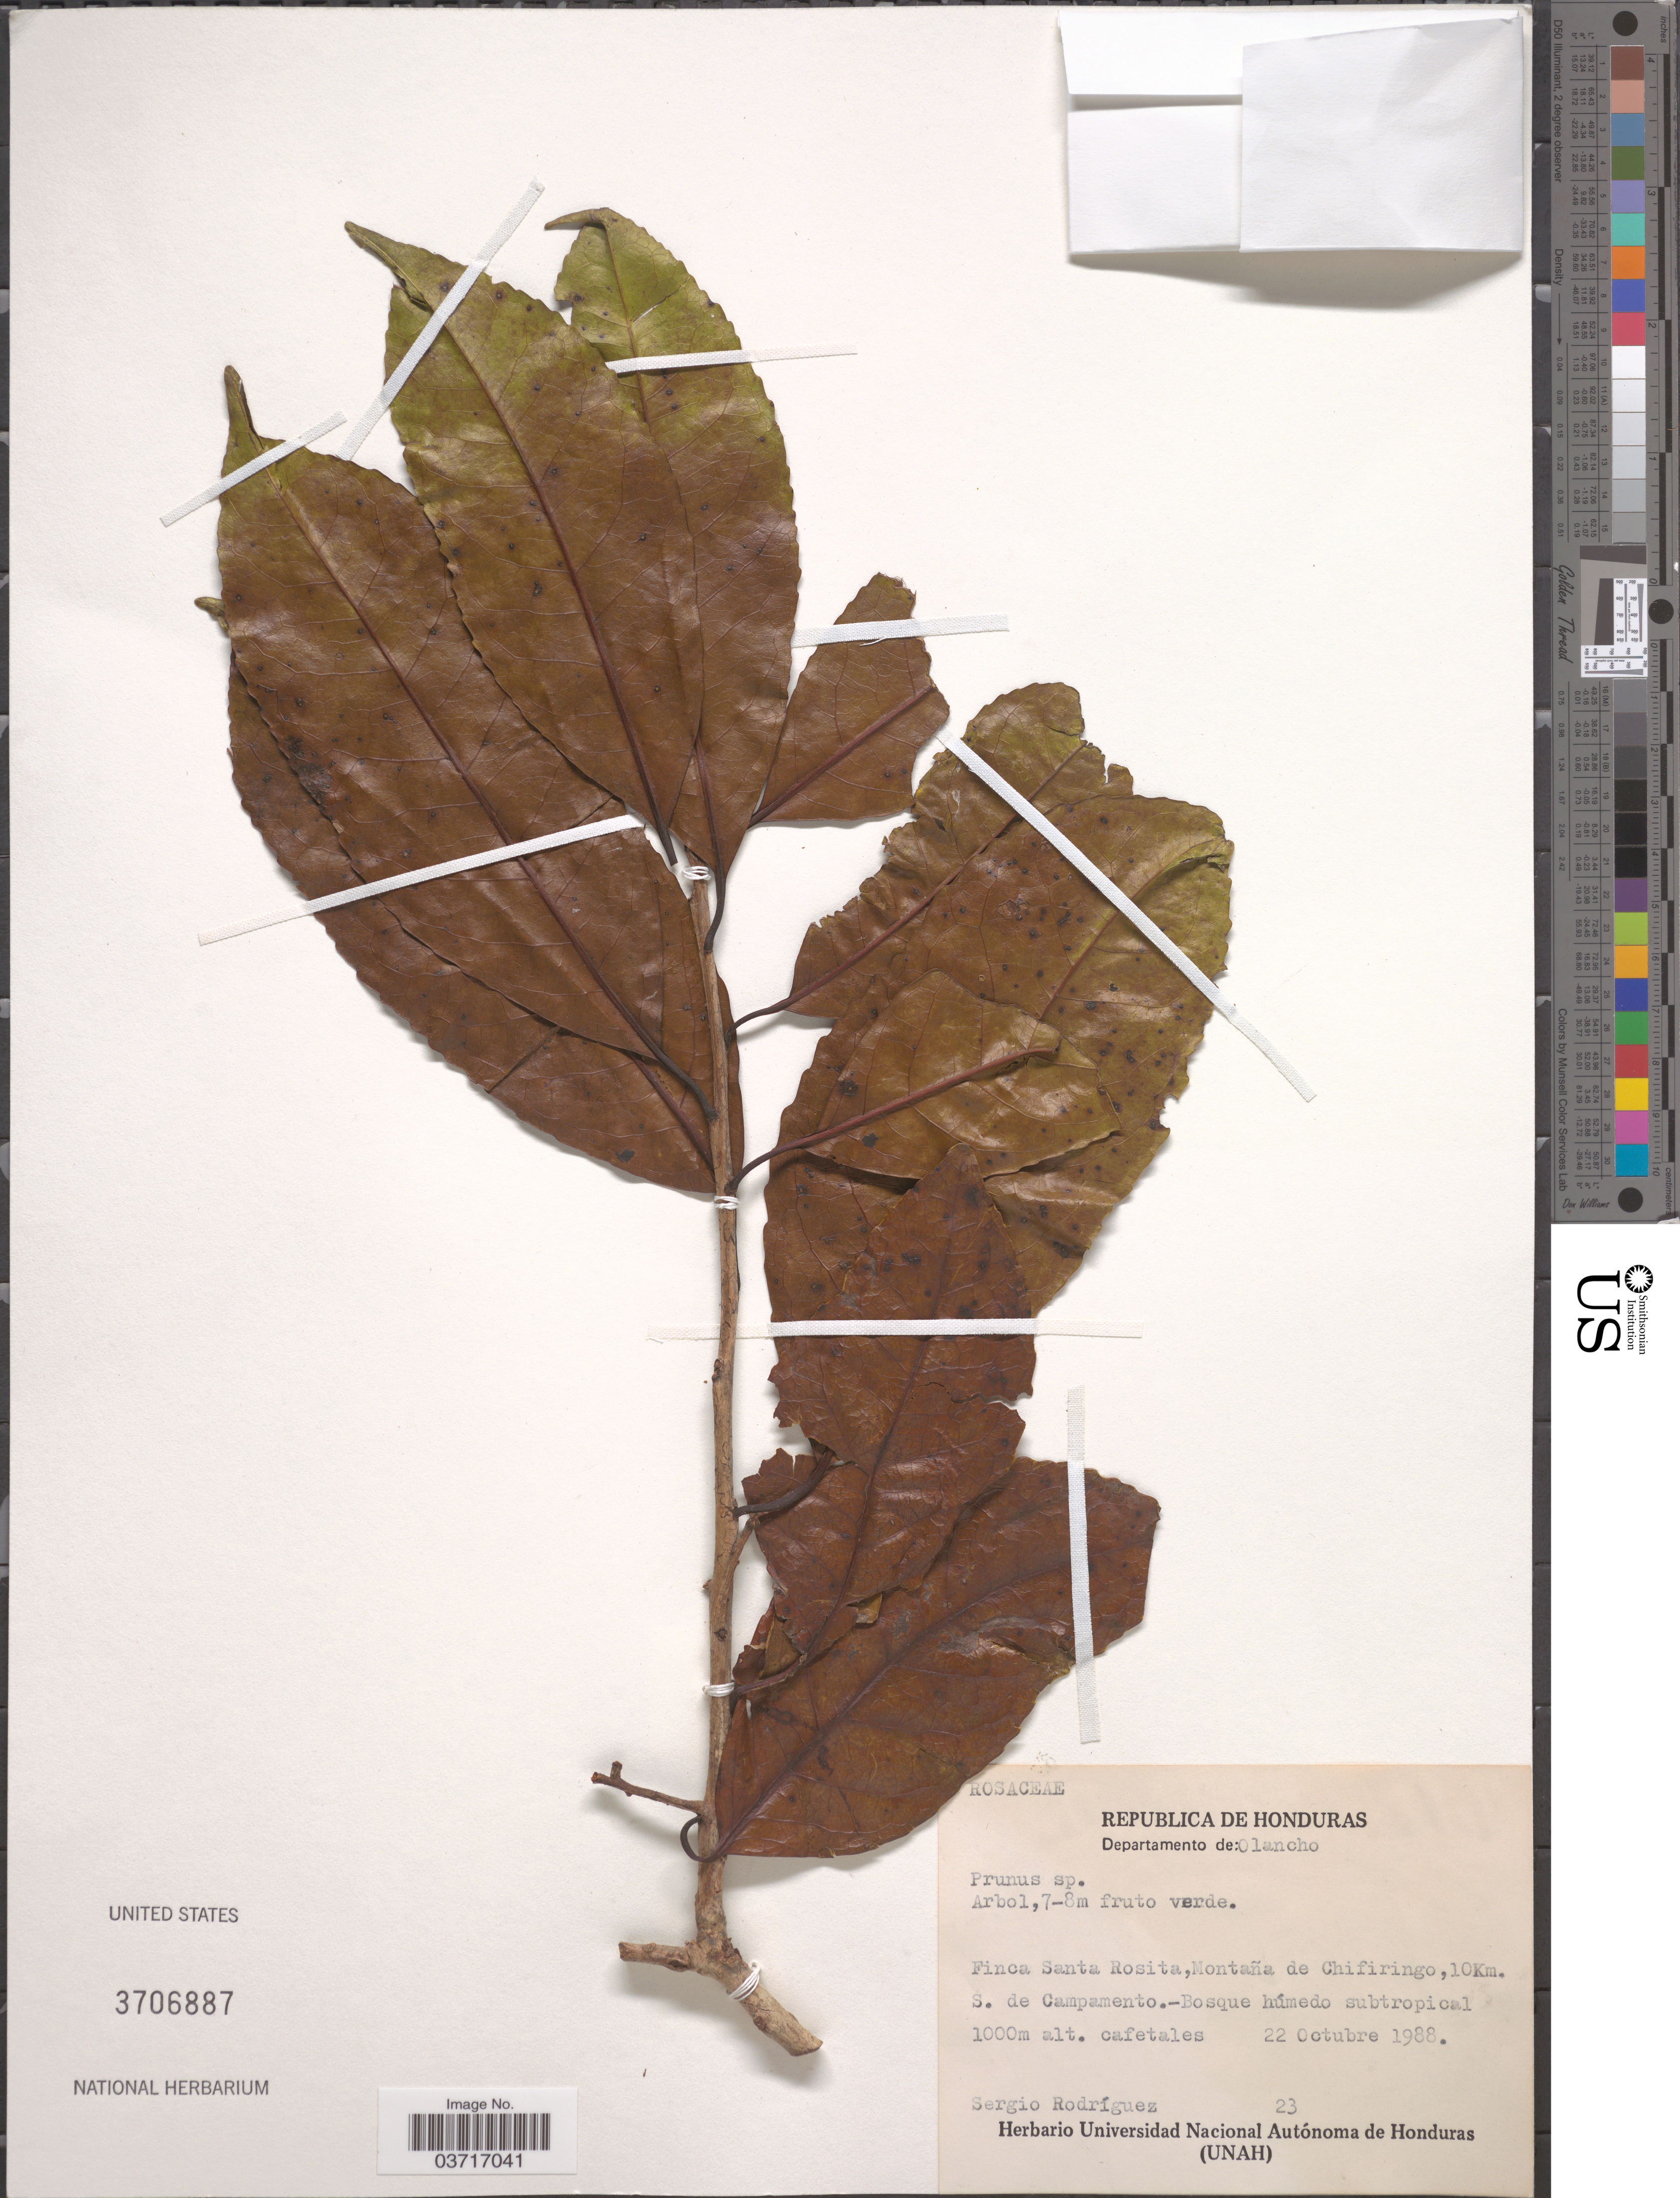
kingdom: Plantae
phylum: Tracheophyta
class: Magnoliopsida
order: Rosales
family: Rosaceae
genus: Prunus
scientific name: Prunus sp.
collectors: S. Rodríguez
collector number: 23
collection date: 1988-10-22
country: Honduras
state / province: Olancho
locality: Departamento de Olancho. Finca Santa Rosita, Montaña de Chifiringo, 10 Km. S. de Campamento.-Bosque húmedo subtropical.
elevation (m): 1000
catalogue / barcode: US 3706887